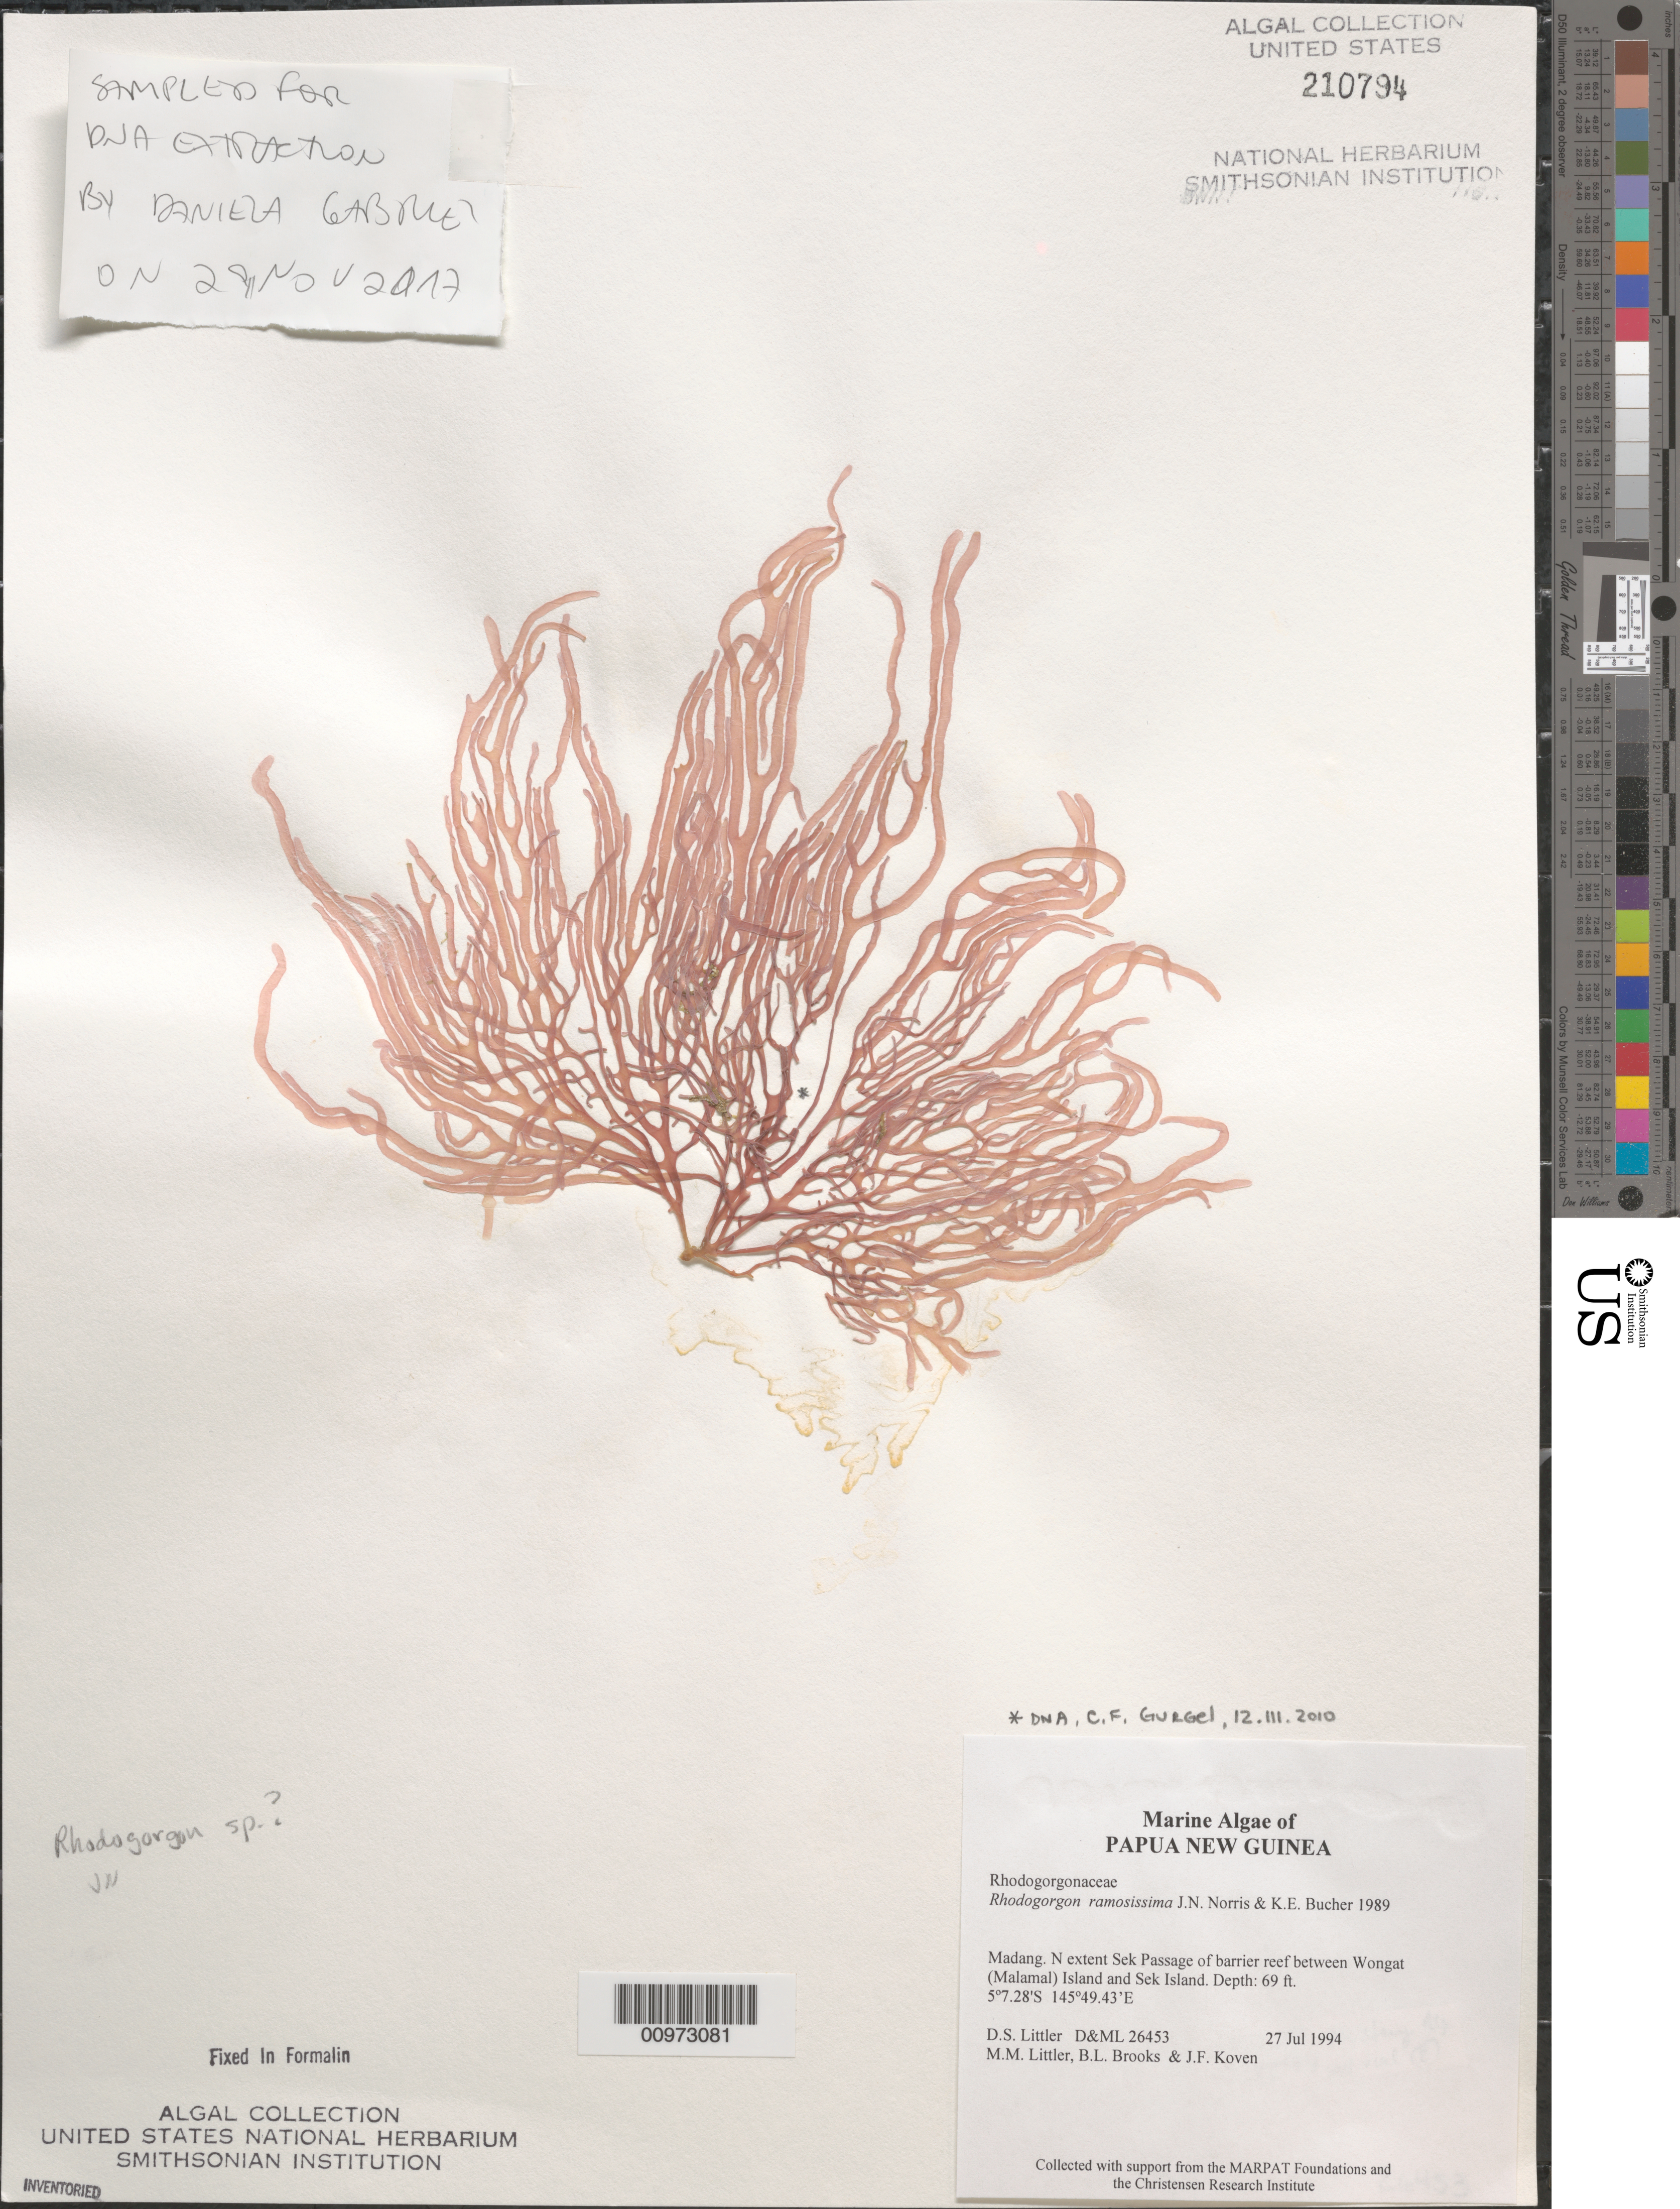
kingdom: Plantae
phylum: Rhodophyta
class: Florideophyceae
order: Rhodogorgonales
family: Rhodogorgonaceae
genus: Rhodogorgon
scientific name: Rhodogorgon ramosissima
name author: J.N. Norris & K.E. Bucher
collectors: D. S. Littler, M. M. Littler, B. Brooks & J. Koven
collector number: D&ML 26453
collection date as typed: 27 Jul 1994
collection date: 1994-07-27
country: Papua New Guinea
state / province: Madang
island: New Guinea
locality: Sek Passage, north extent of barrier reef between Wongat Island (Malamal Island) and Sek Island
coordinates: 5 7.28'S, 145 49.43'E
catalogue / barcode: US 210794